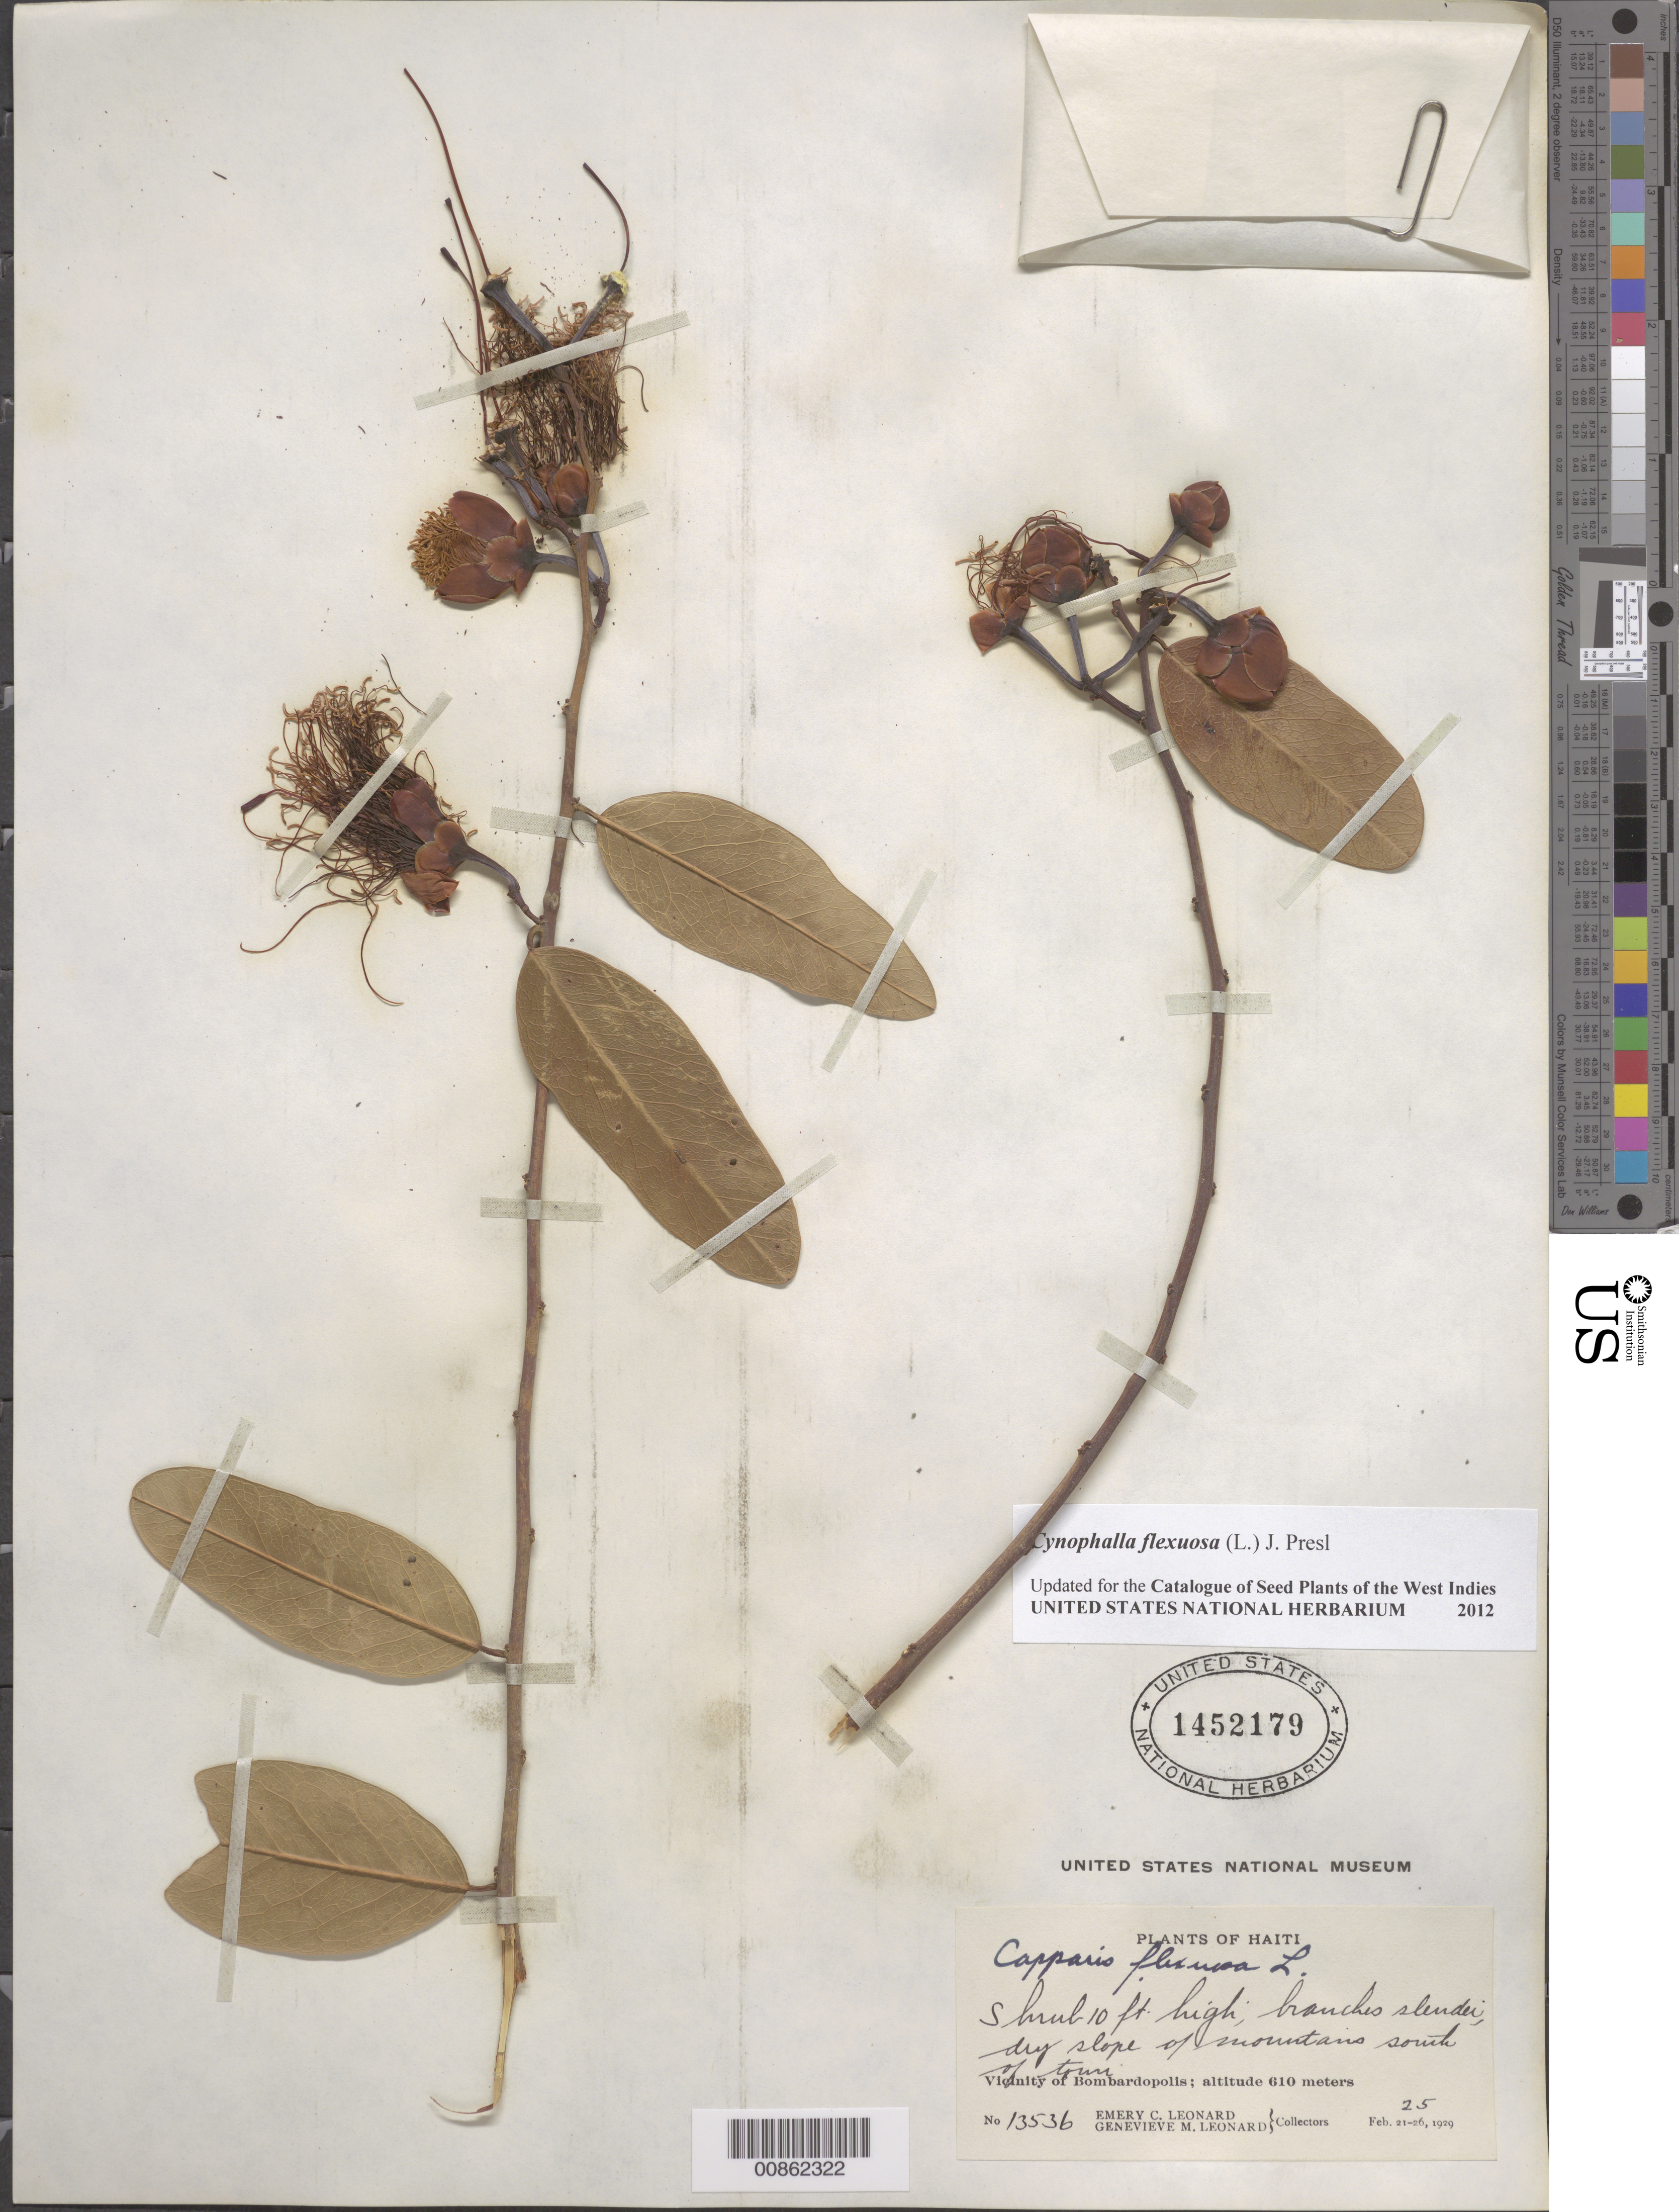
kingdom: Plantae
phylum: Tracheophyta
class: Magnoliopsida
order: Brassicales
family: Capparaceae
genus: Cynophalla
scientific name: Cynophalla flexuosa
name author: (L.) J. Presl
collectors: E. C. Leonard & G. M. Leonard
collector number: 13536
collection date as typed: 25 Feb 1929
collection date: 1929-02-25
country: Haiti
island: Hispaniola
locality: Vicinity of Bombardopolis. South of town.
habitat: Dry slope of mountains.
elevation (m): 610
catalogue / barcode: US 1452179